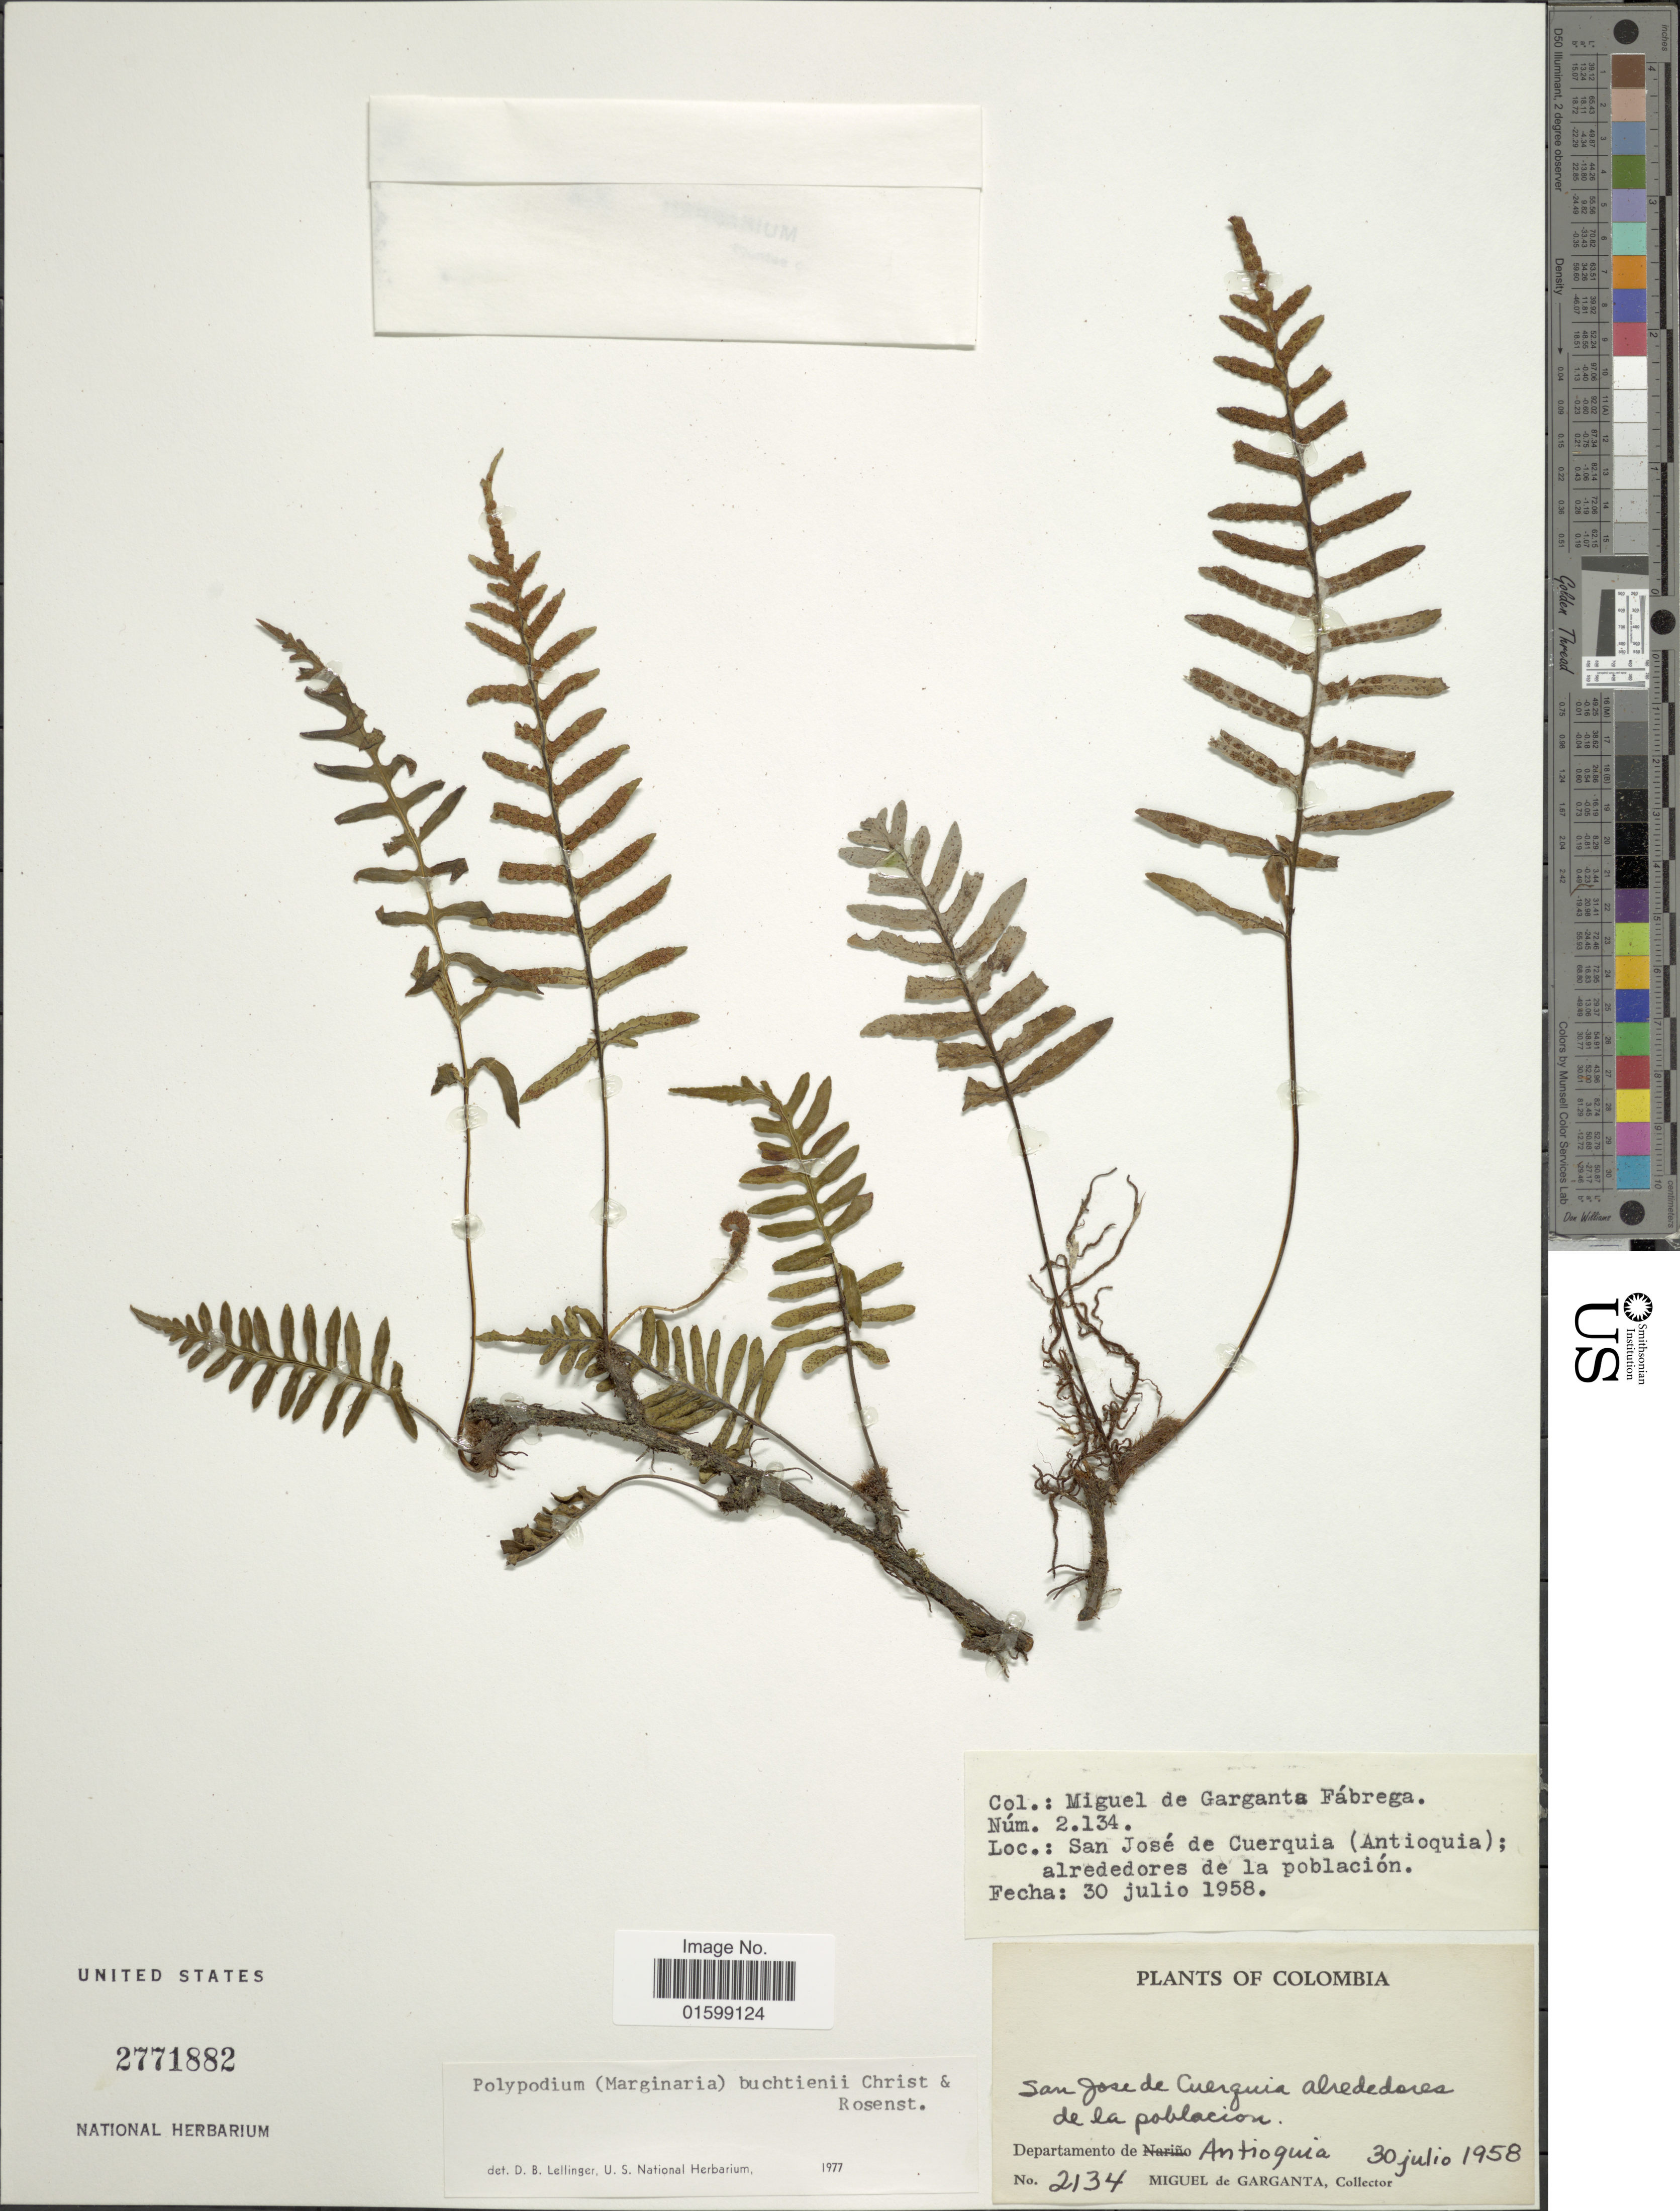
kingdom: Plantae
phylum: Tracheophyta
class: Polypodiopsida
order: Polypodiales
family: Polypodiaceae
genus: Pleopeltis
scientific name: Pleopeltis buchtienii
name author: (Christ & Rosenst.) A.R. Sm.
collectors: M. Garganta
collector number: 2134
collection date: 1958-07-30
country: Colombia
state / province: Antioquia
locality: San José de Cuerquia (Antioquia); alrededores de la población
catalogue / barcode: US 2771882